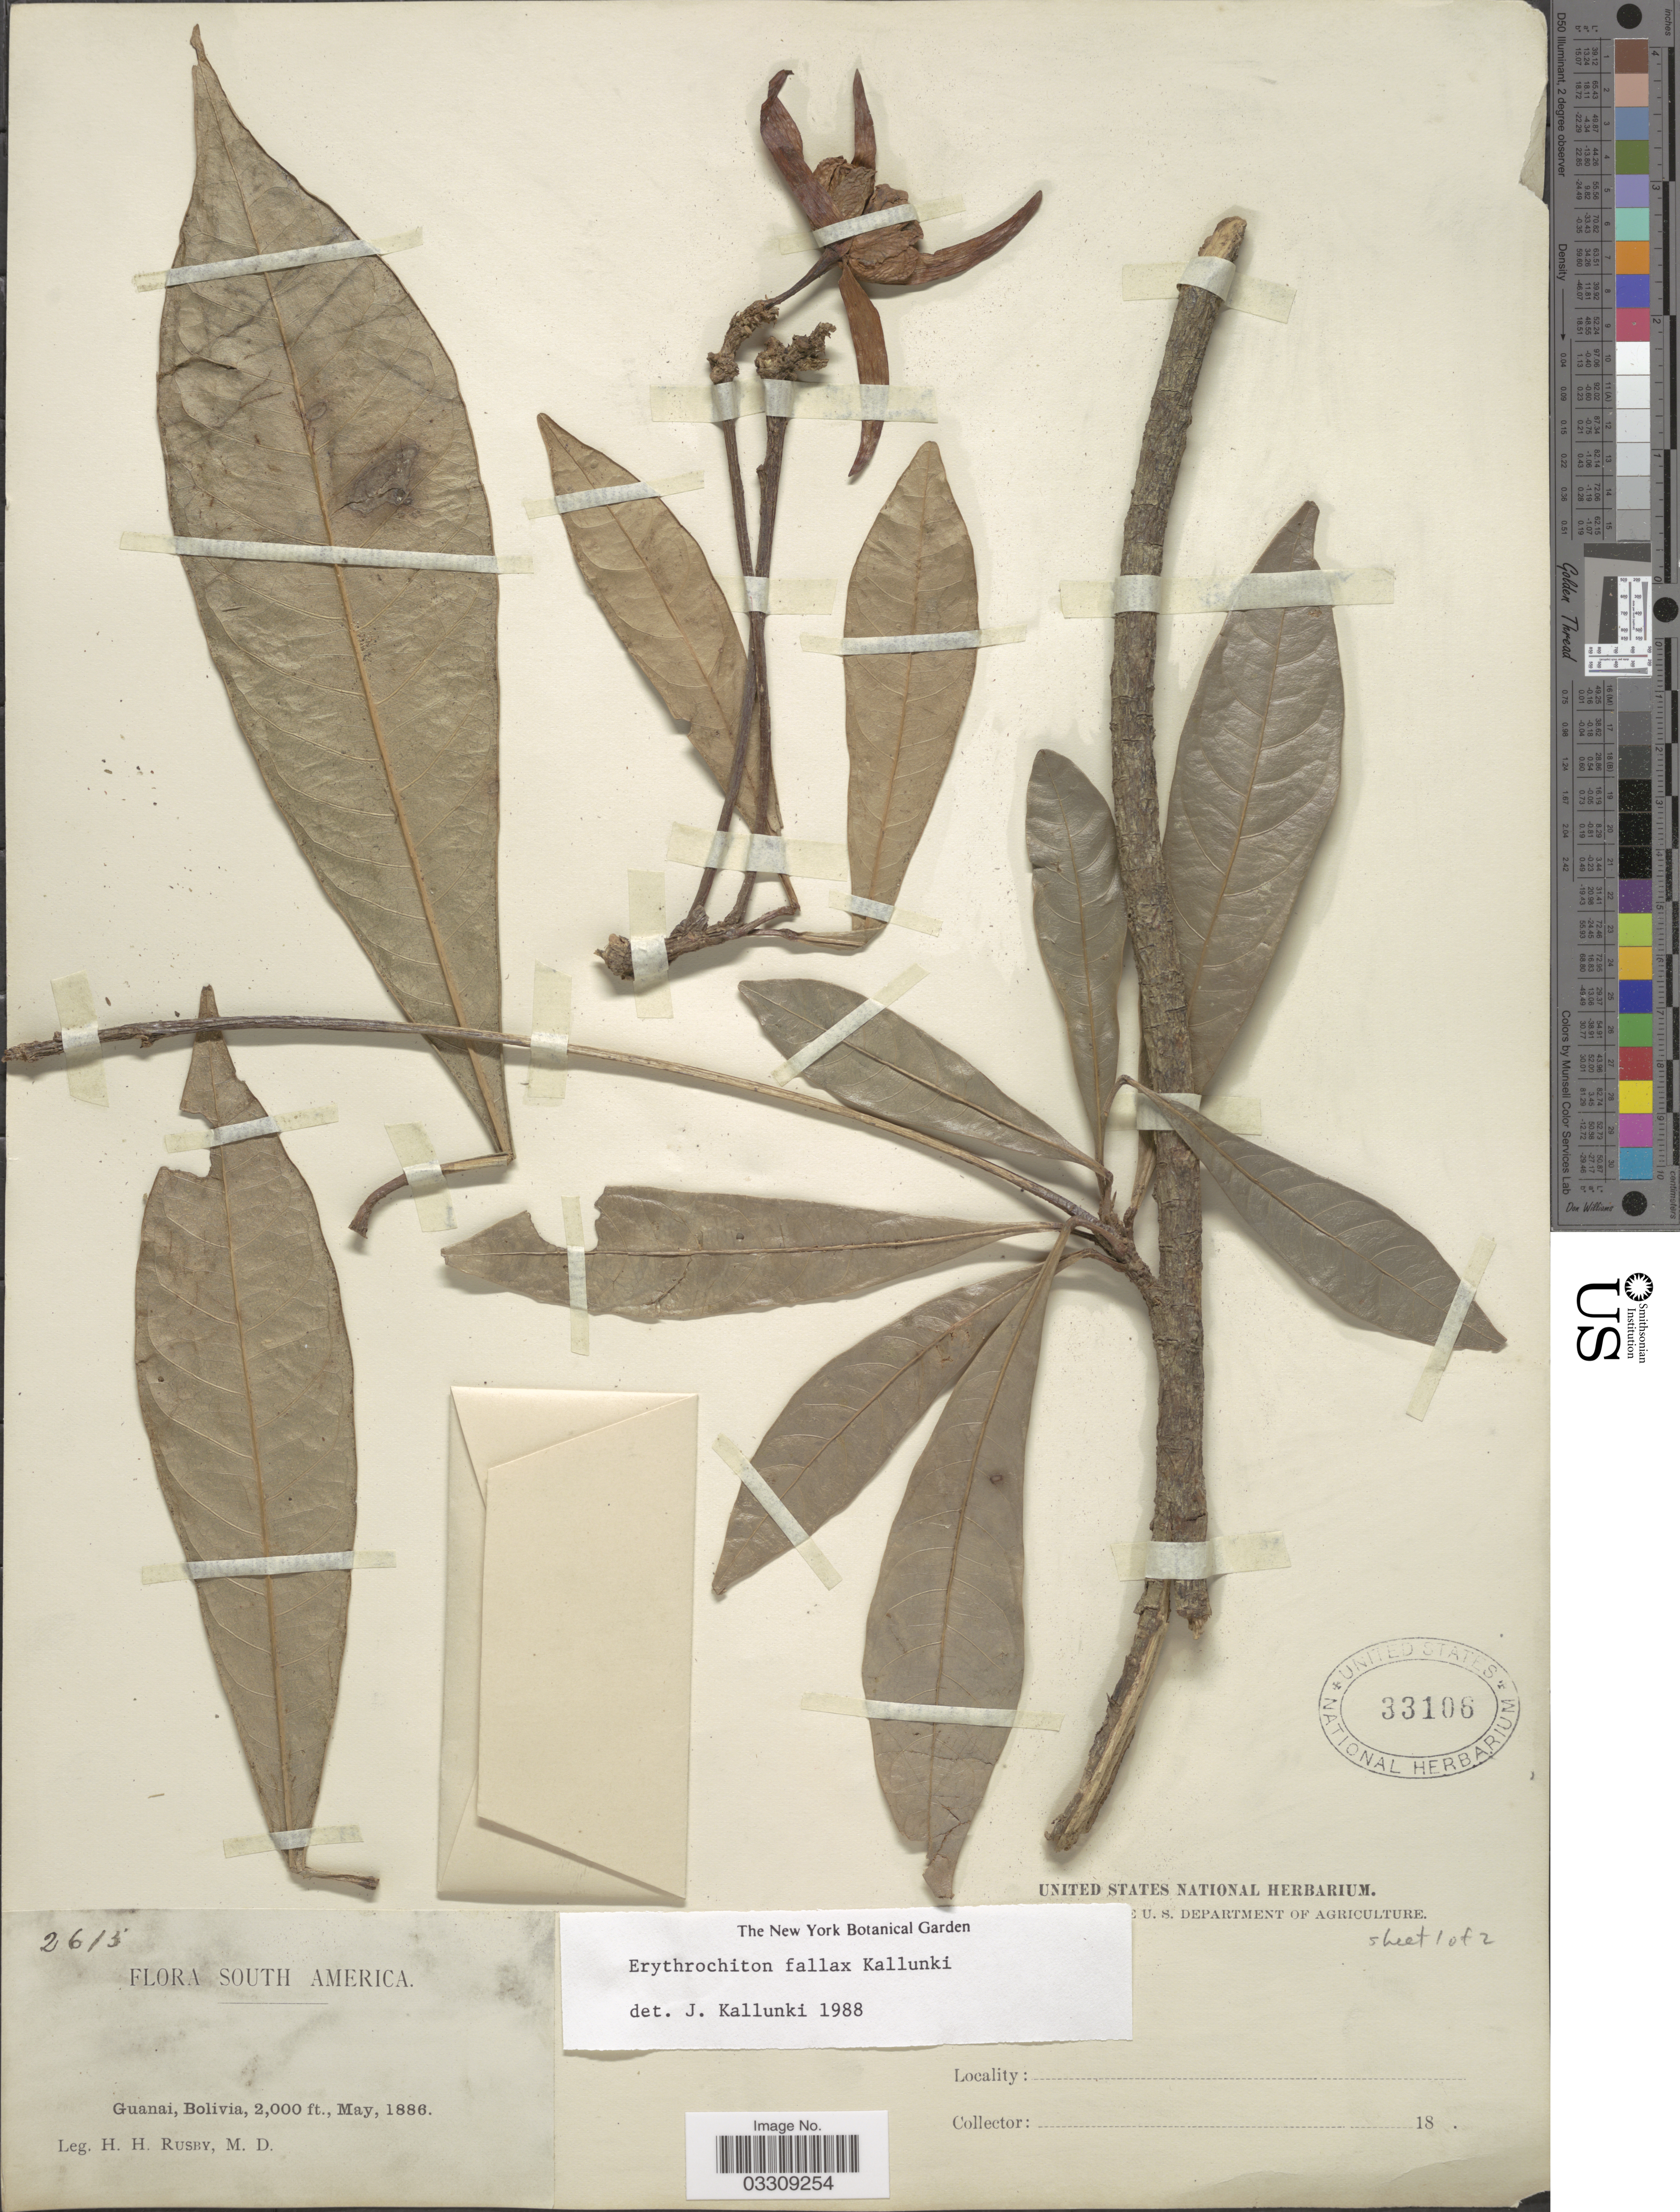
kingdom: Plantae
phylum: Tracheophyta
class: Magnoliopsida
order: Sapindales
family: Rutaceae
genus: Erythrochiton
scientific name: Erythrochiton fallax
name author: Kallunki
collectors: H. H. Rusby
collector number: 2615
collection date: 1886-05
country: Bolivia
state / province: La Páz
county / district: Larecaja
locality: Guanay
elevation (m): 610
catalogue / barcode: US 33106